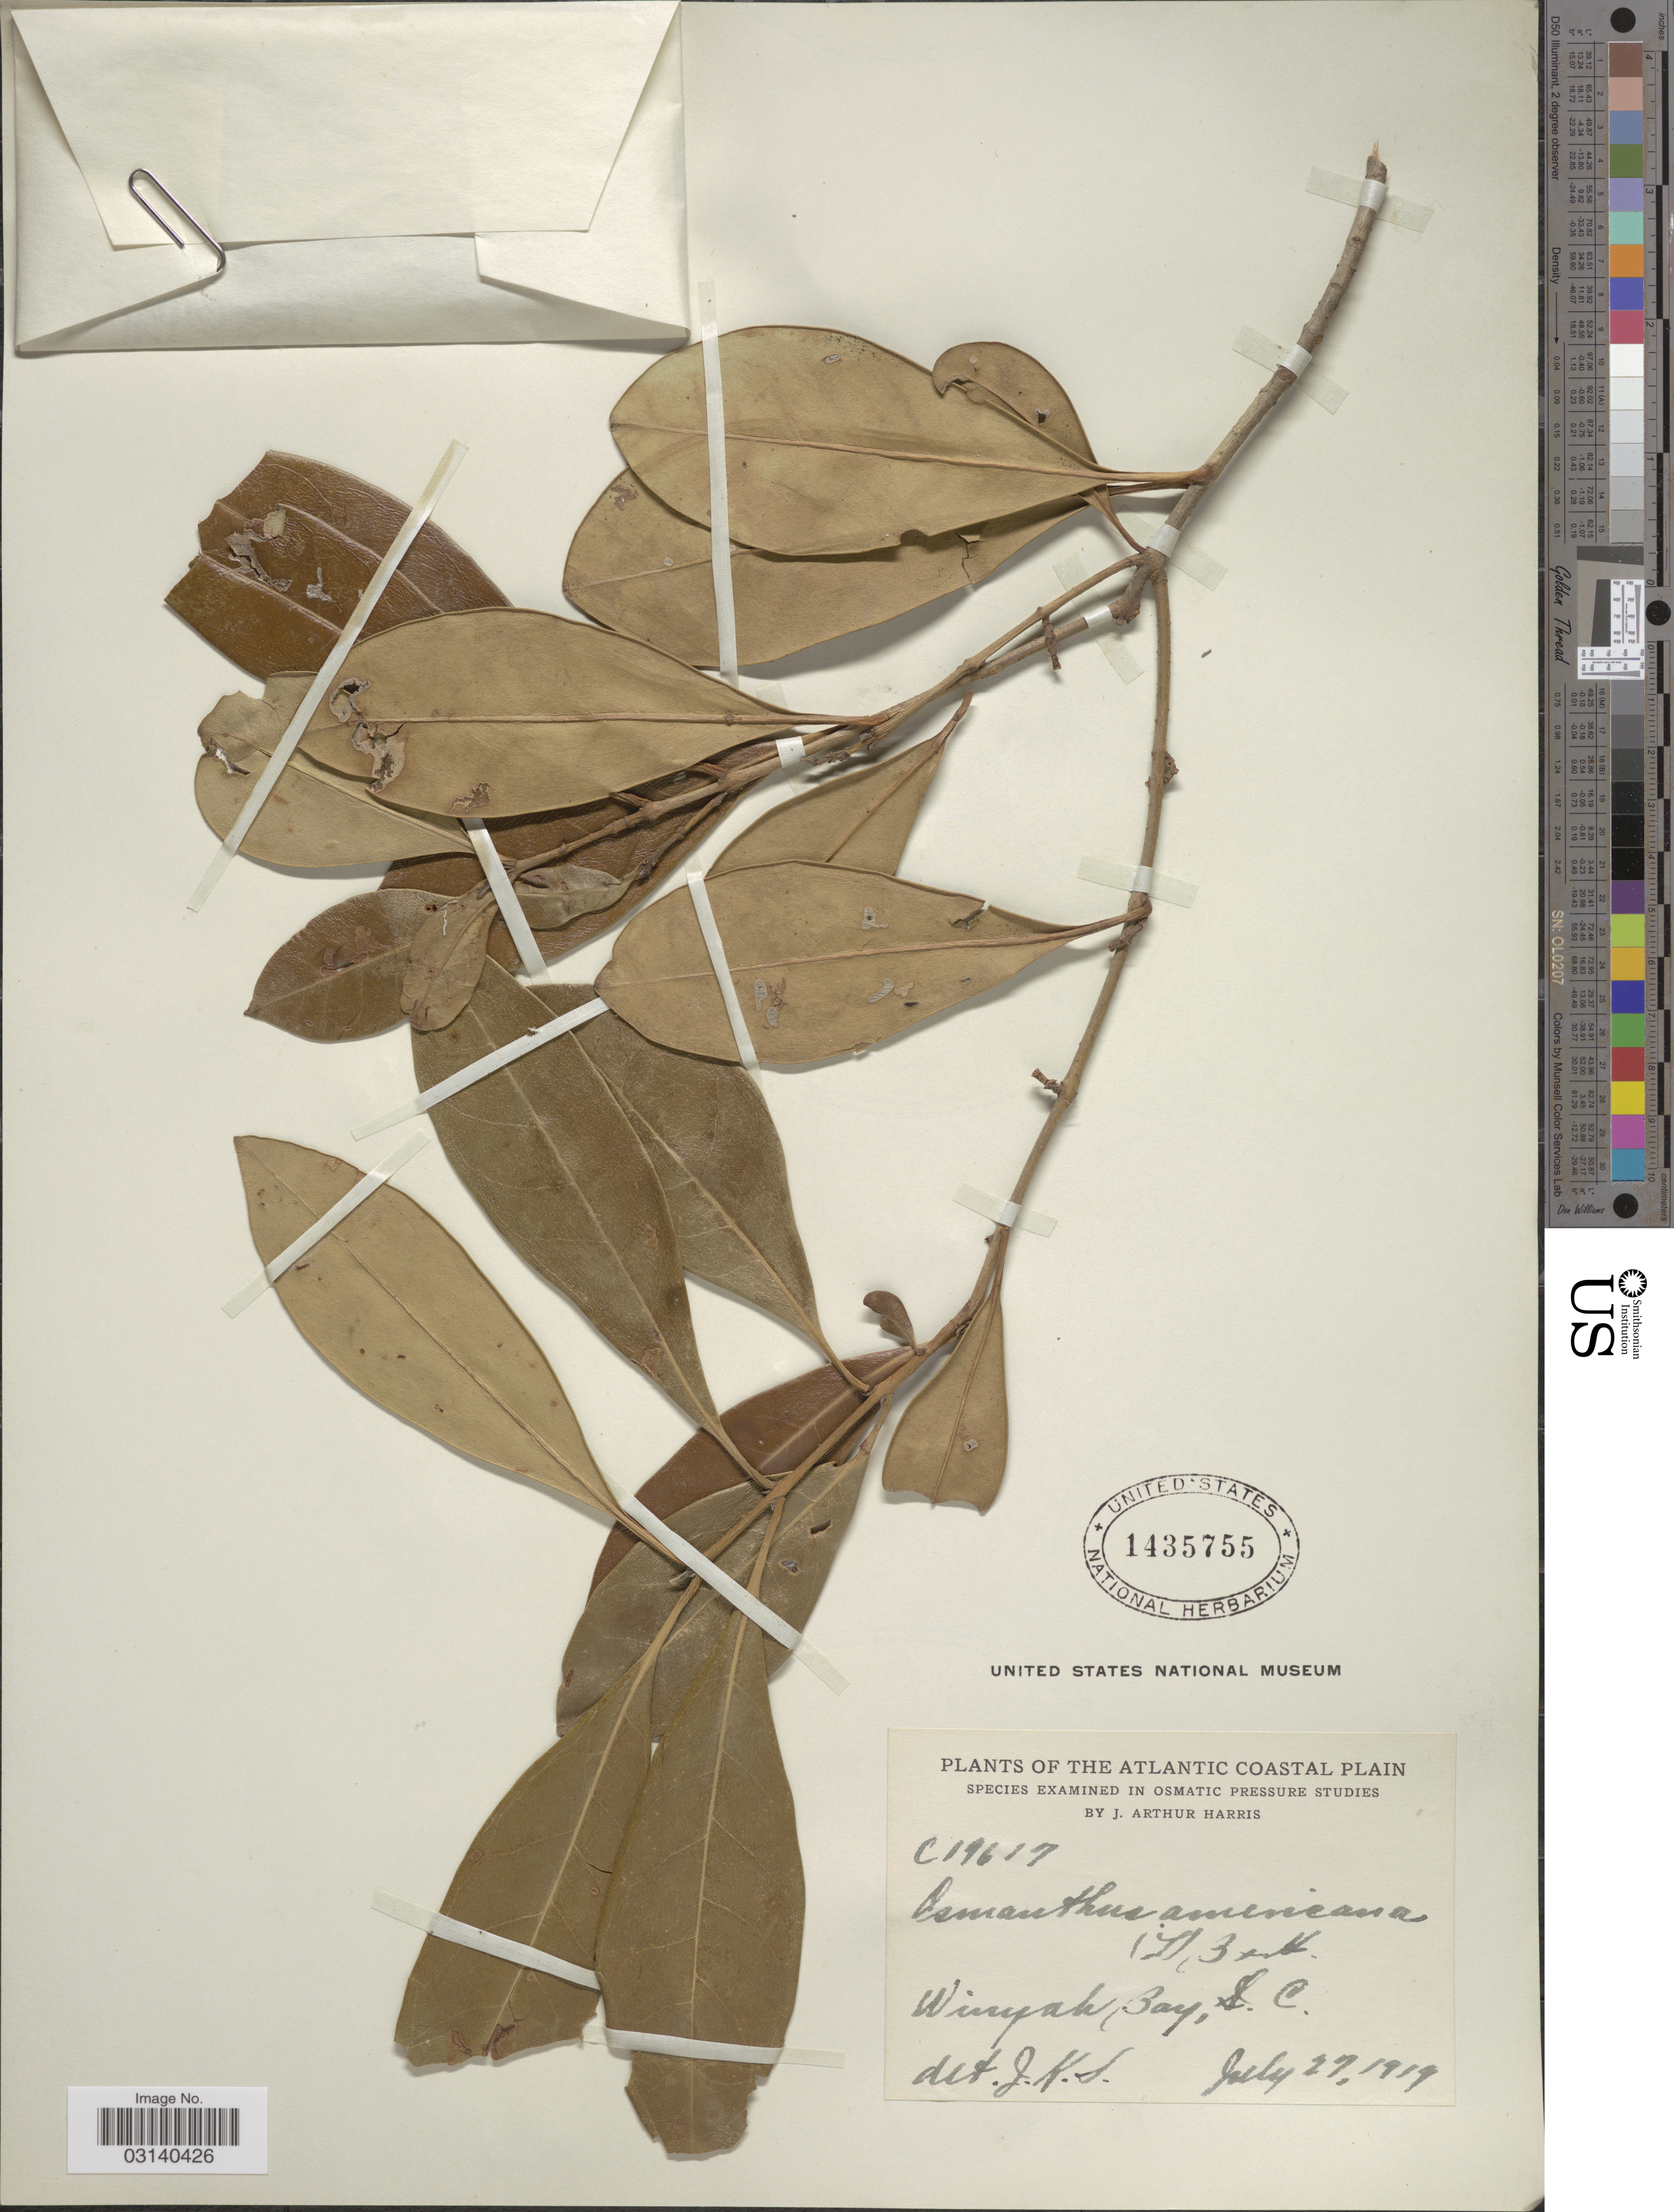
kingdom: Plantae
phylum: Tracheophyta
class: Magnoliopsida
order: Lamiales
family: Oleaceae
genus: Osmanthus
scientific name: Osmanthus americanus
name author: (L.) A. Gray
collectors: J. A. Harris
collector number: C 19617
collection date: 1919-07-27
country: United States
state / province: South Carolina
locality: The Atlantic Coastal Plain, Winyah Bay, S.C.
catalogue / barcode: US 1435755